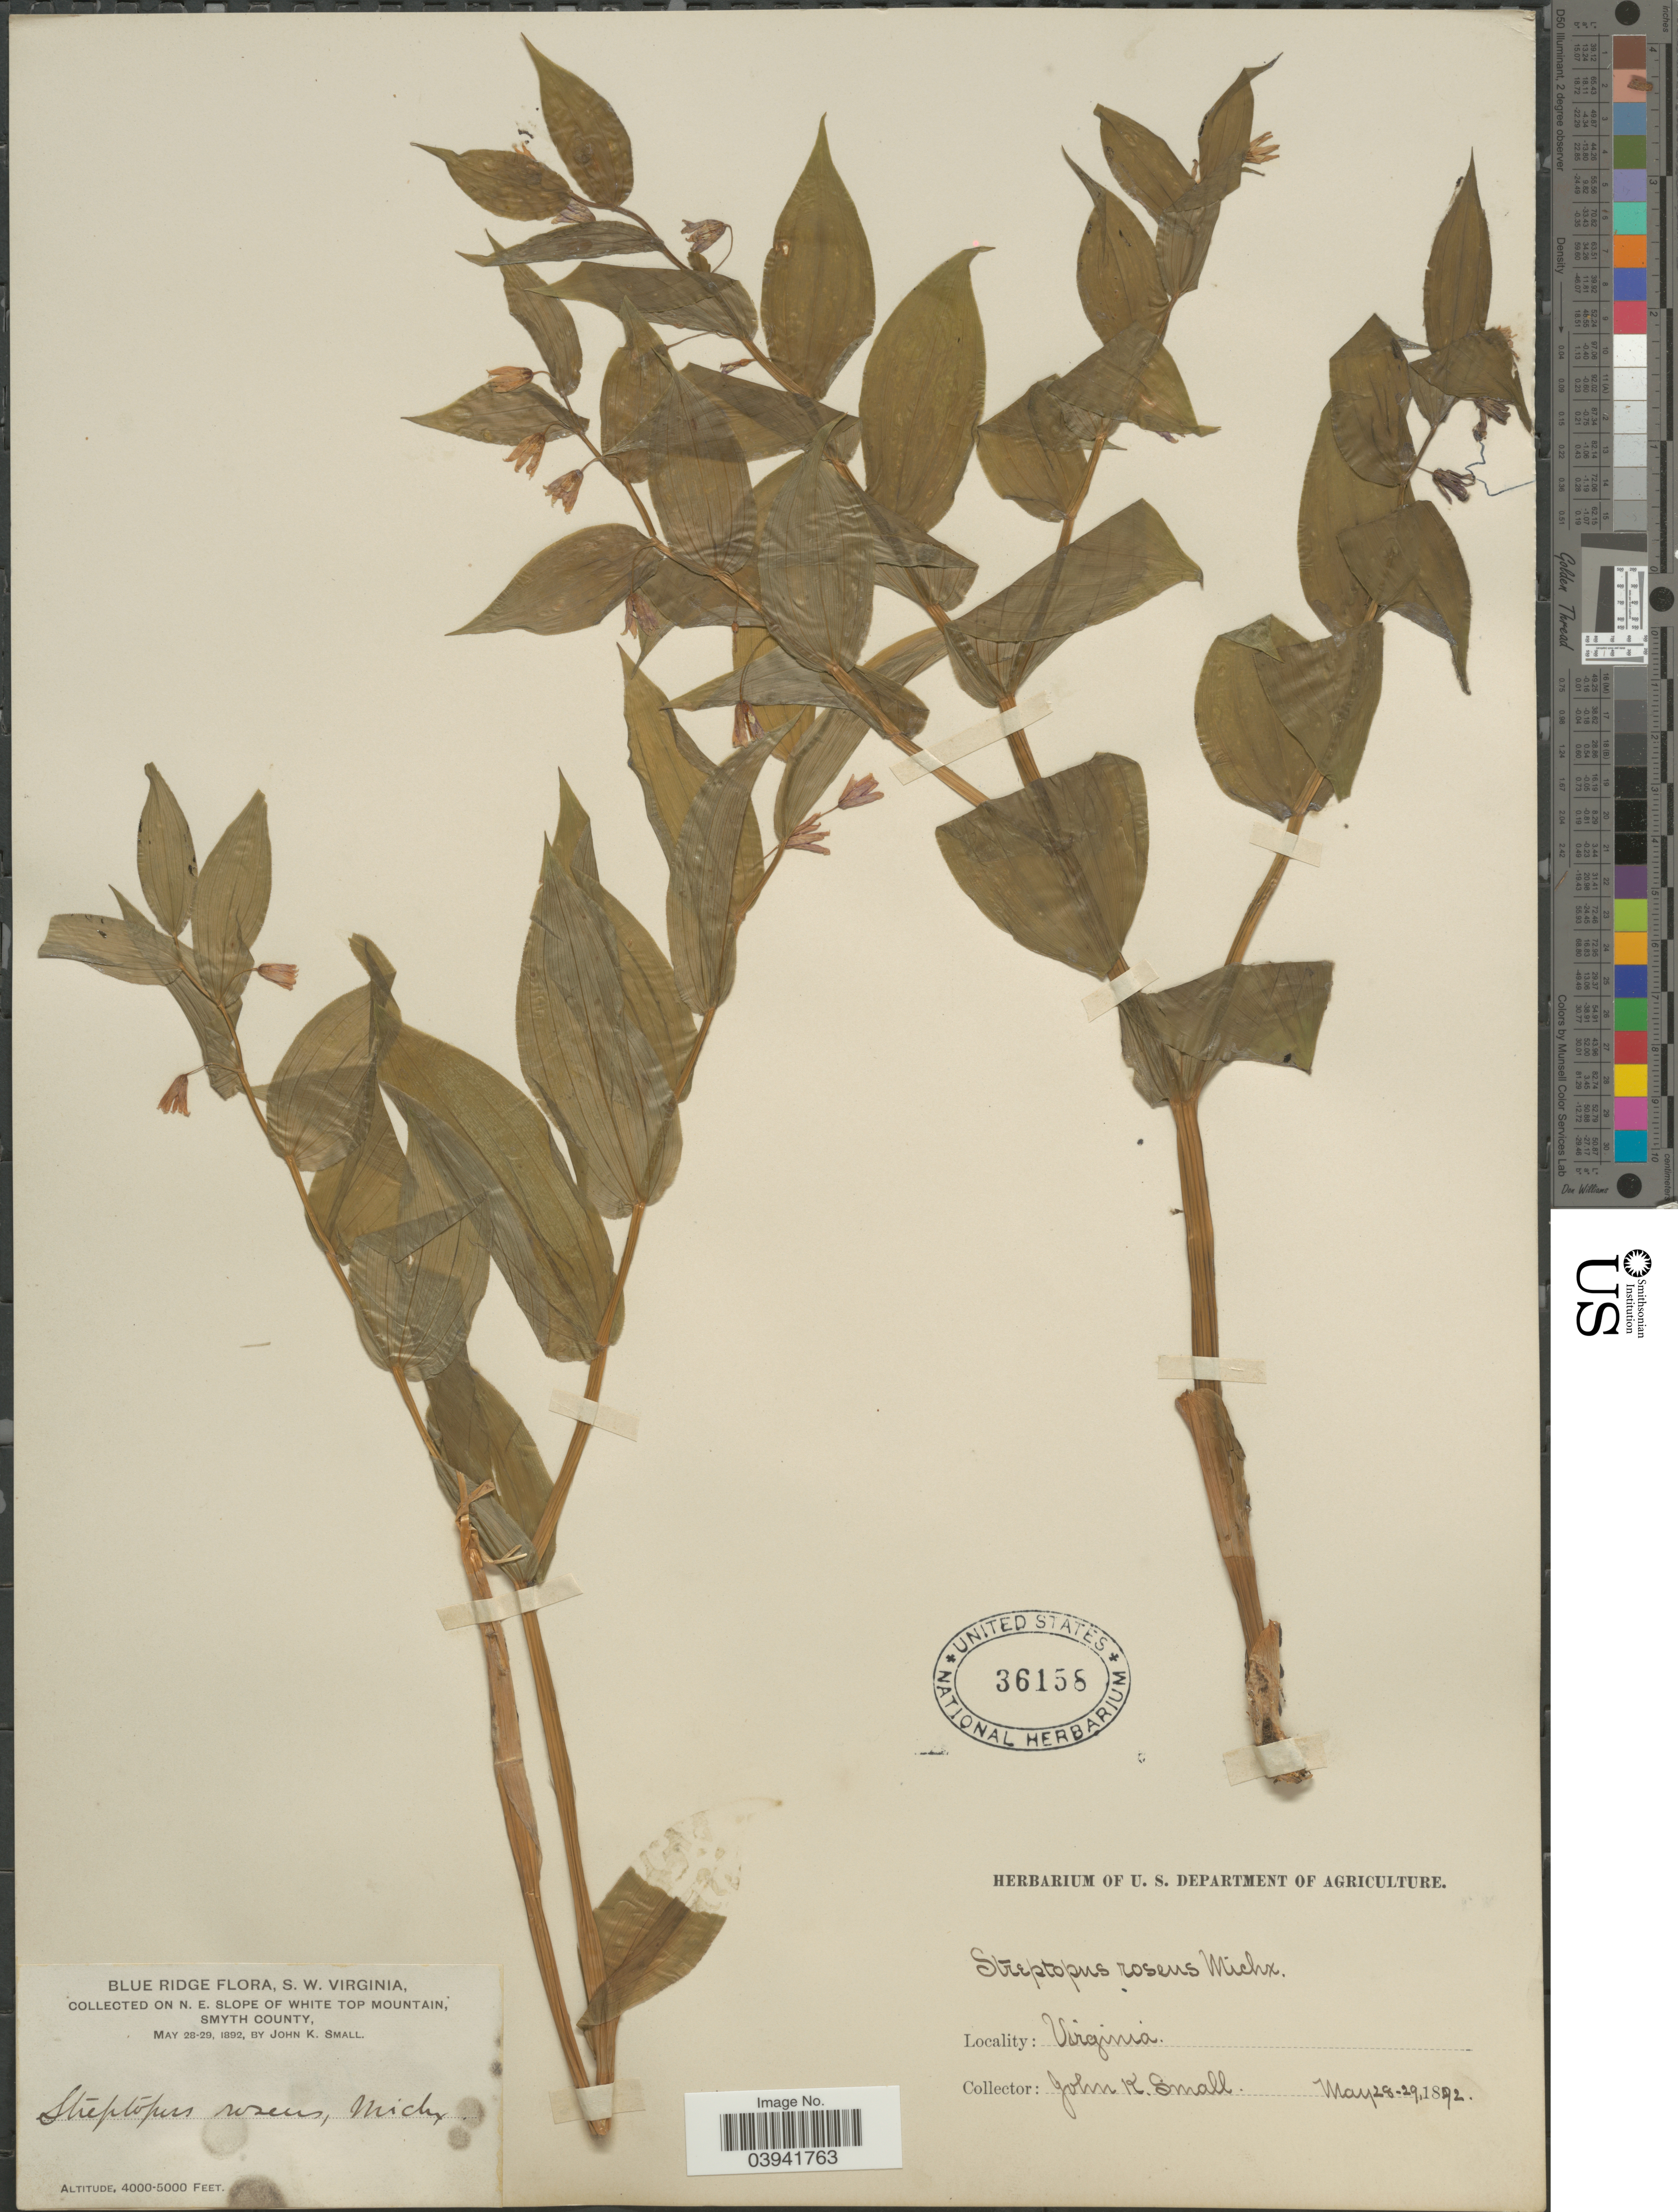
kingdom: Plantae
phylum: Tracheophyta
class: Liliopsida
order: Liliales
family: Liliaceae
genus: Streptopus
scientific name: Streptopus roseus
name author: Michx.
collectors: J. K. Small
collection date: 1892-05-28/1892-05-29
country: United States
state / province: Virginia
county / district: Smyth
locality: Blue Ridge, S. W. Virginia. On N.E. slope of White Top Mountain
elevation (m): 1219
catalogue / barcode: US 36158